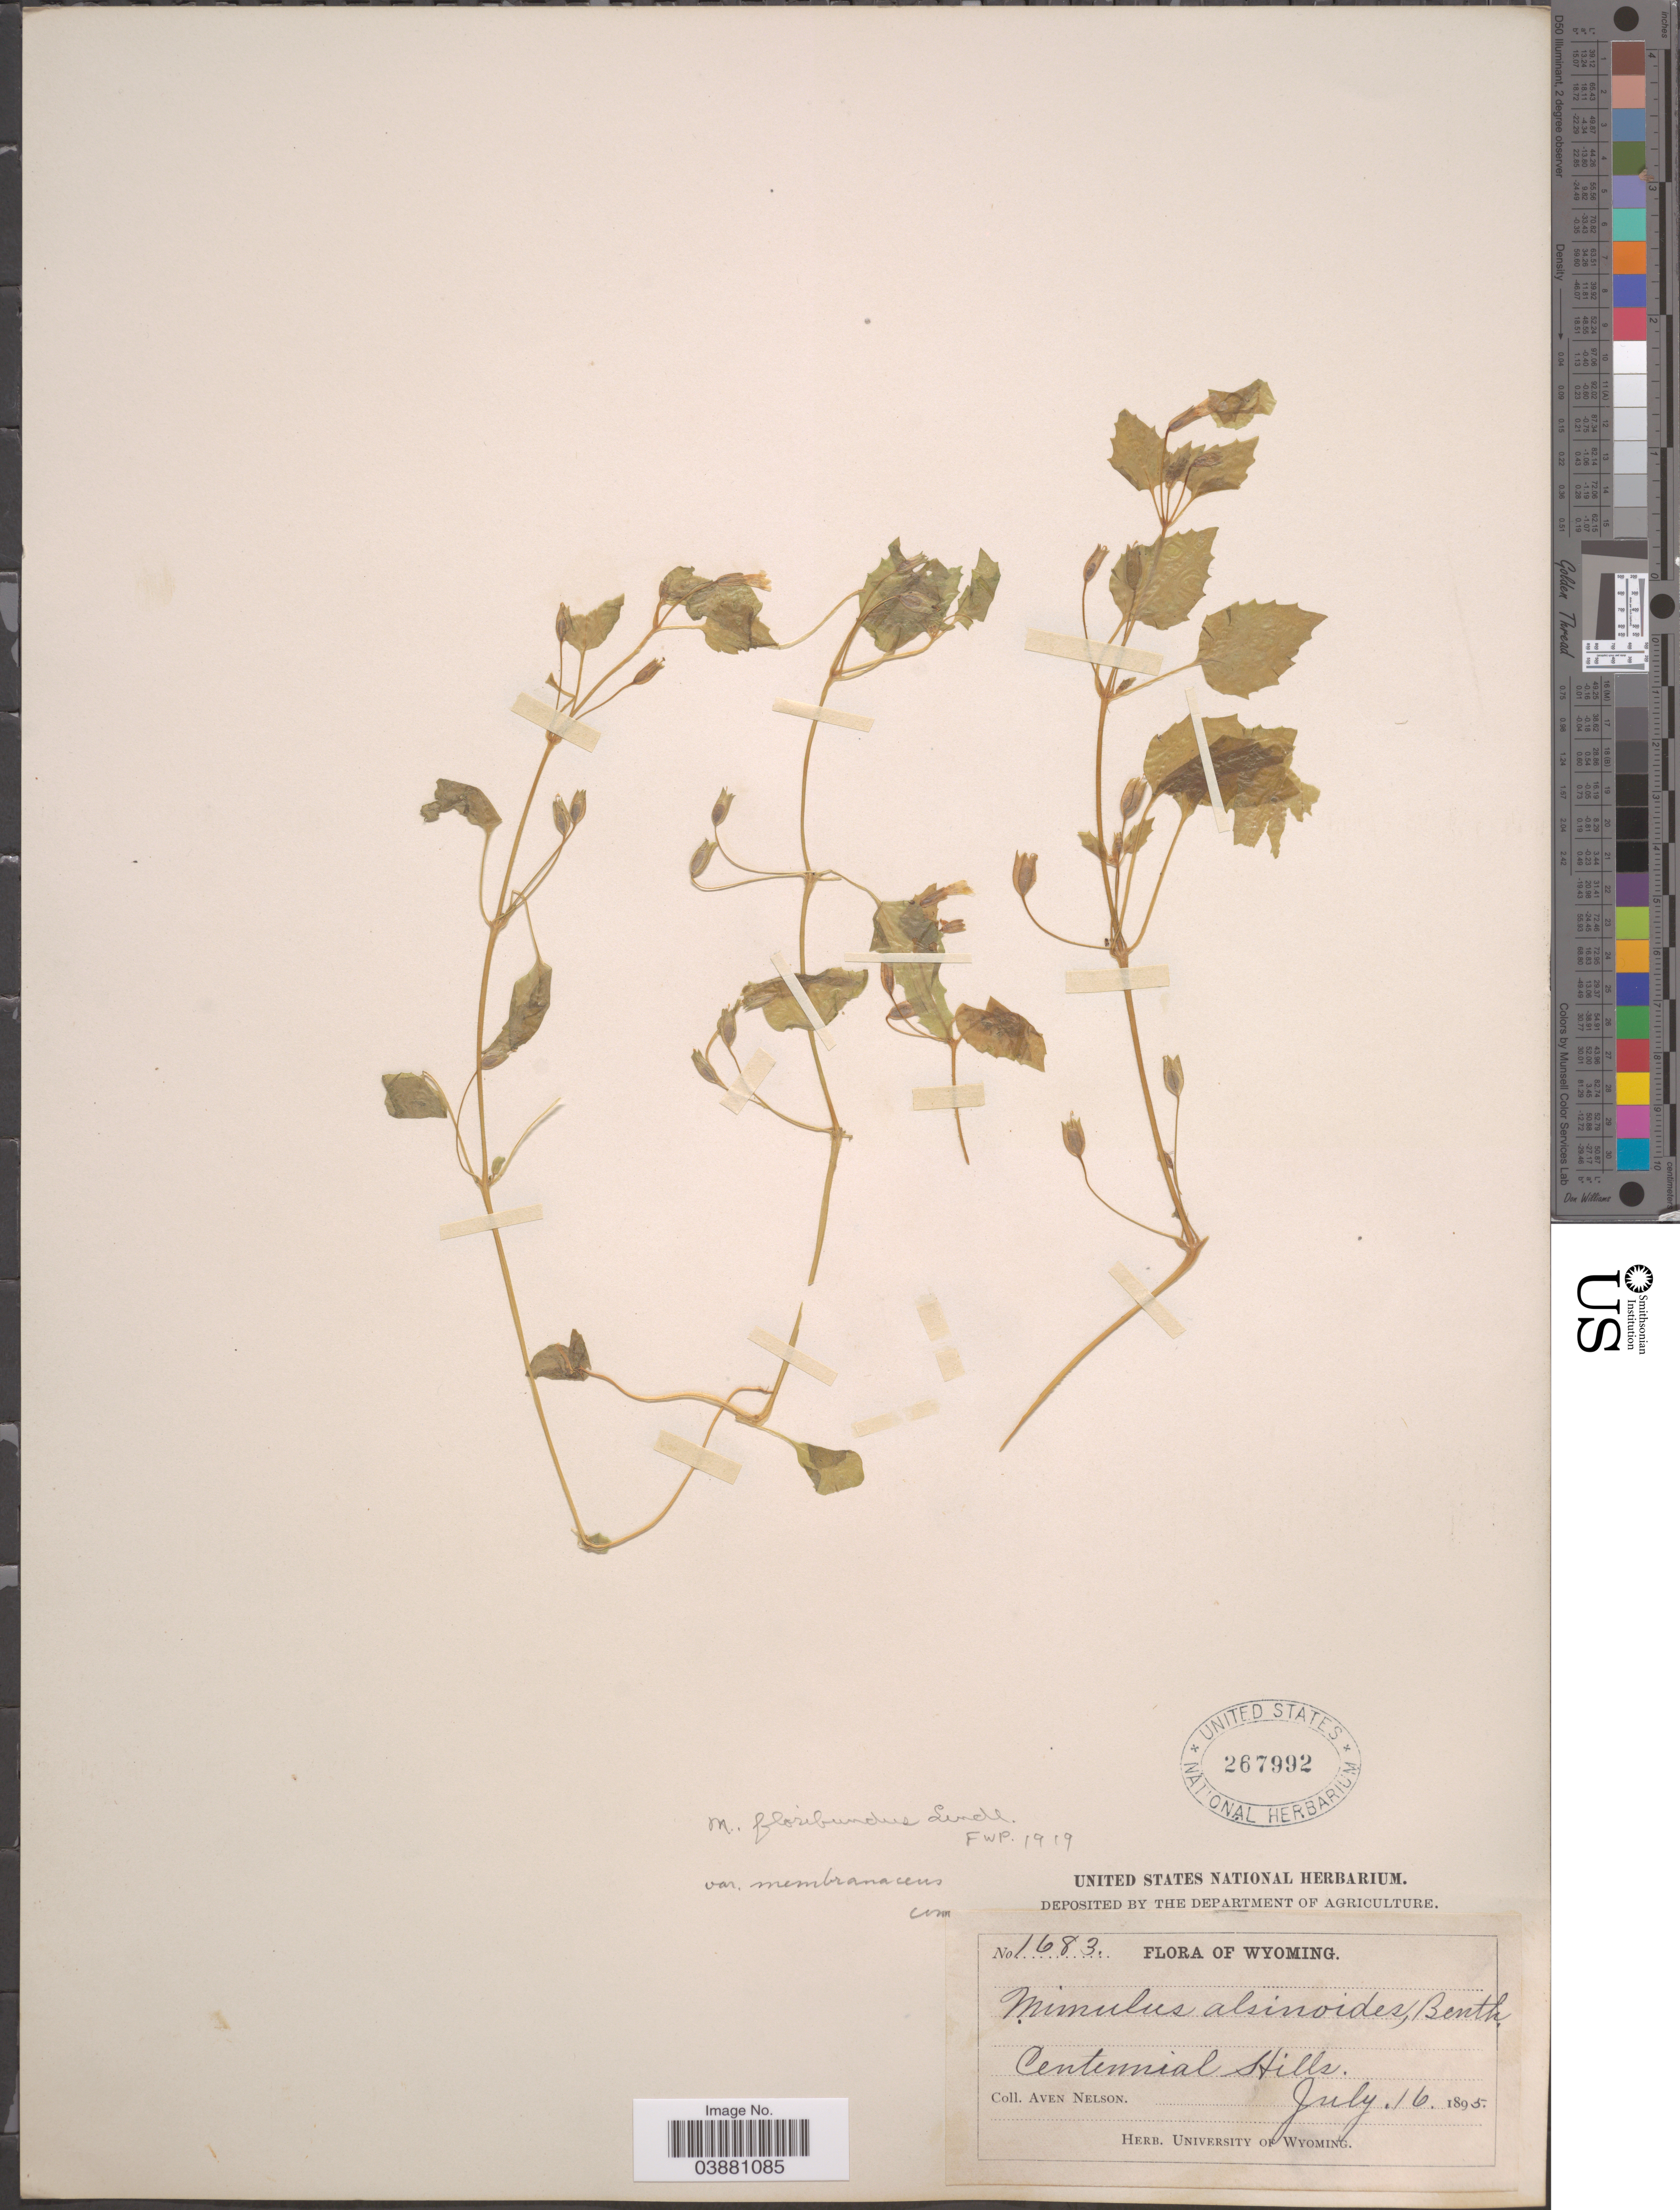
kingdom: Plantae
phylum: Tracheophyta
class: Magnoliopsida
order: Lamiales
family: Phrymaceae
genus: Mimulus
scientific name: Mimulus floribundus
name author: Douglas ex Lindl.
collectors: A. Nelson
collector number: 1683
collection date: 1895-07-16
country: United States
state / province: Wyoming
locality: Centennial Hills.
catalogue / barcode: US 267992